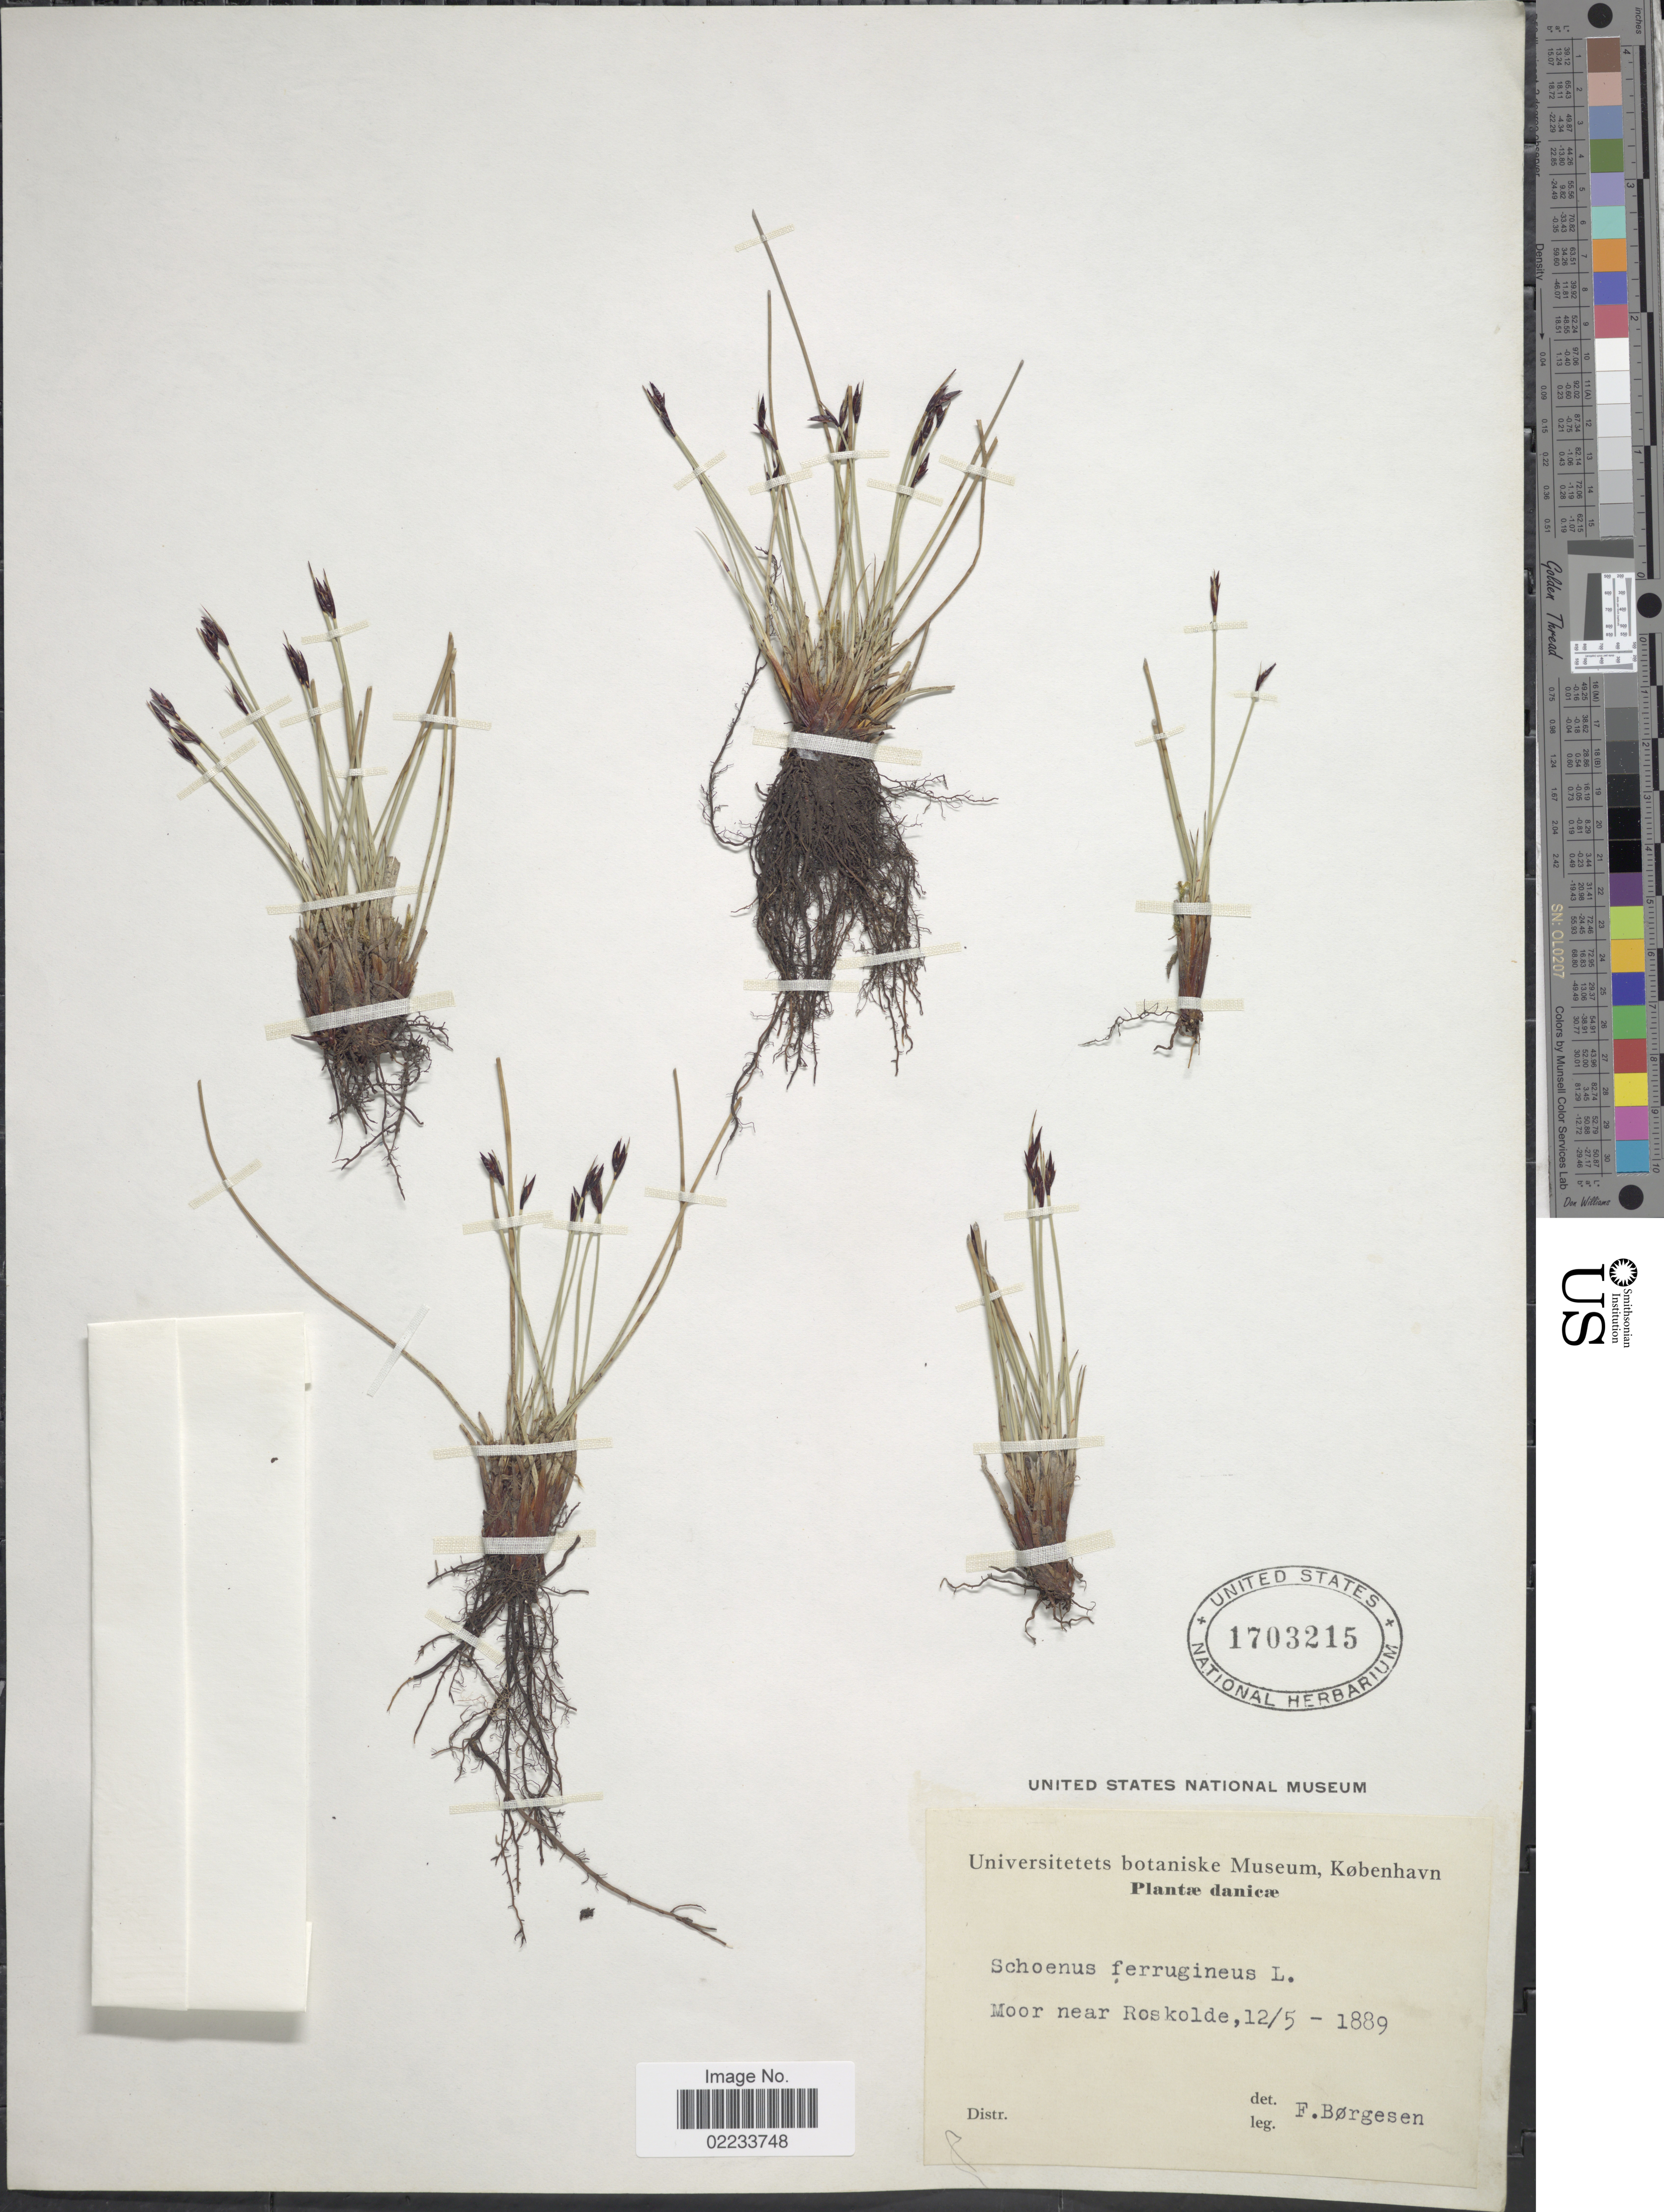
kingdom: Plantae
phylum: Tracheophyta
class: Liliopsida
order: Poales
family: Cyperaceae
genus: Schoenus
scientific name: Schoenus ferrugineus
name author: L.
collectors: F. C. Børgesen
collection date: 1889-05-12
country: Denmark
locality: Danicæ, Moor near Roskolde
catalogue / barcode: US 1703215